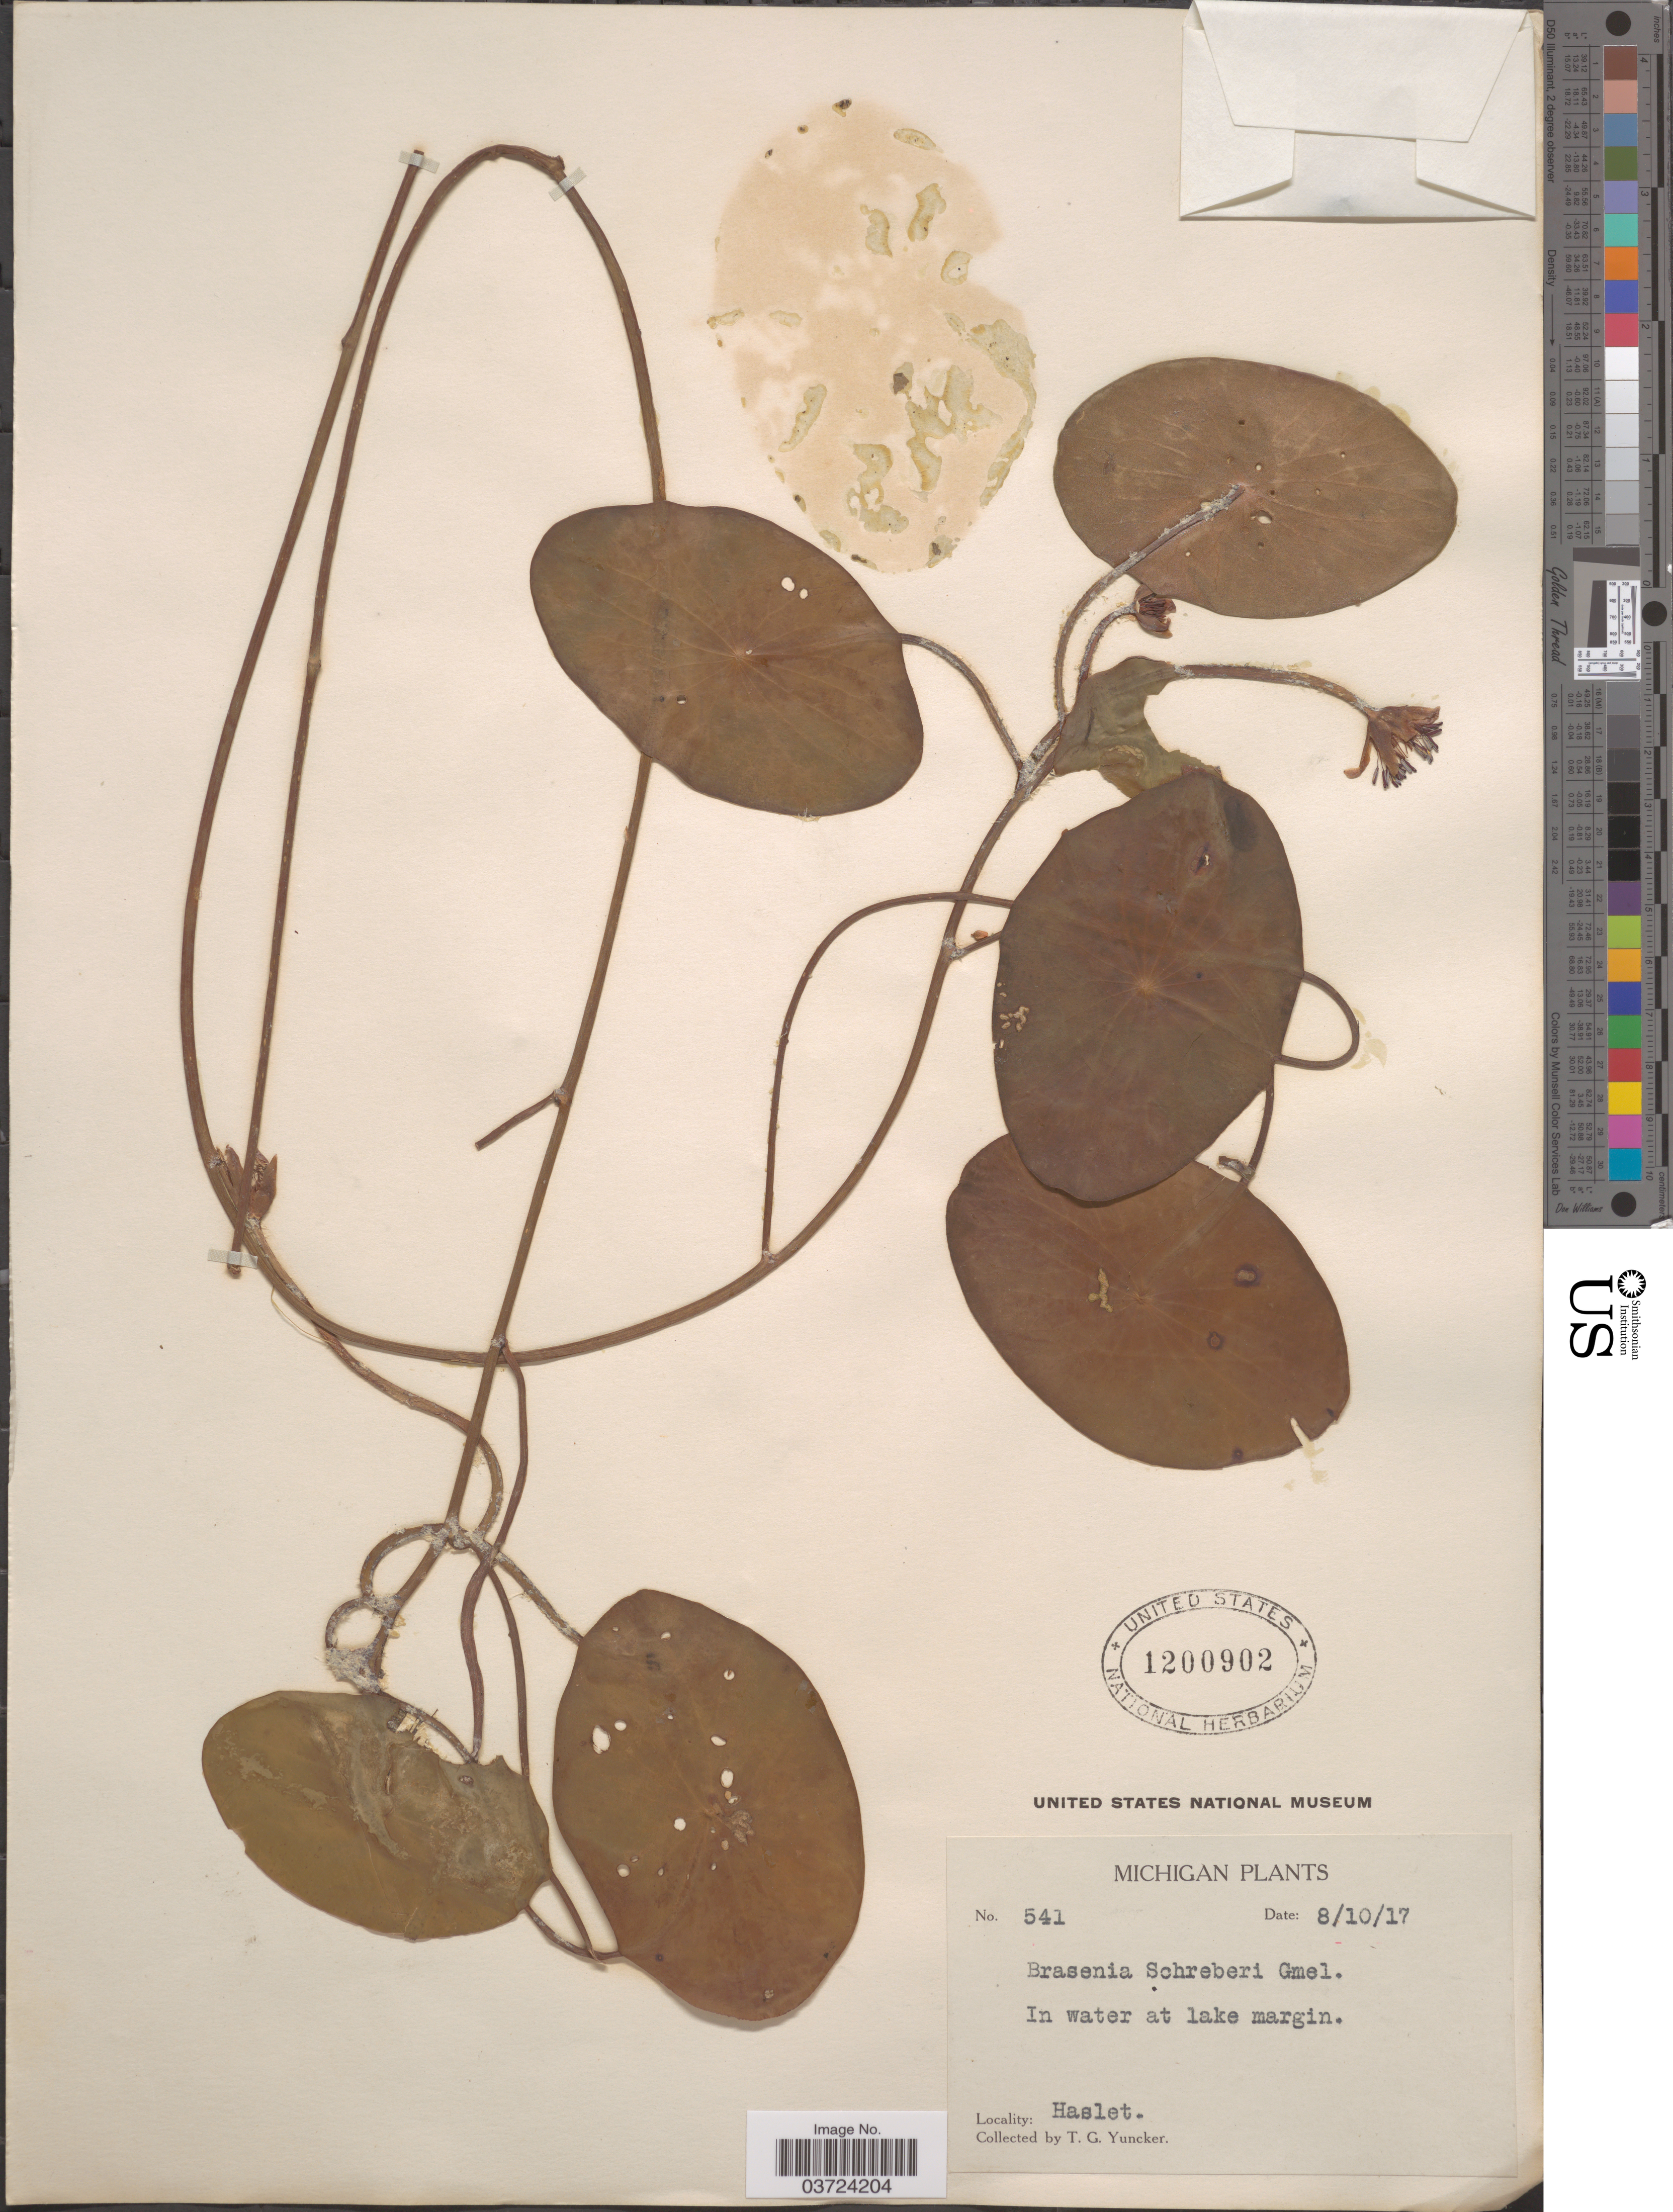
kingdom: Plantae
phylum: Tracheophyta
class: Magnoliopsida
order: Nymphaeales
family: Cabombaceae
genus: Brasenia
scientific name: Brasenia schreberi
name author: J.F. Gmel.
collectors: T. G. Yuncker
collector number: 541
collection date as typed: Transcribed d/m/y: 10/8/17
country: United States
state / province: Michigan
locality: In water at lake margin. Haslet.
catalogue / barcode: US 1200902